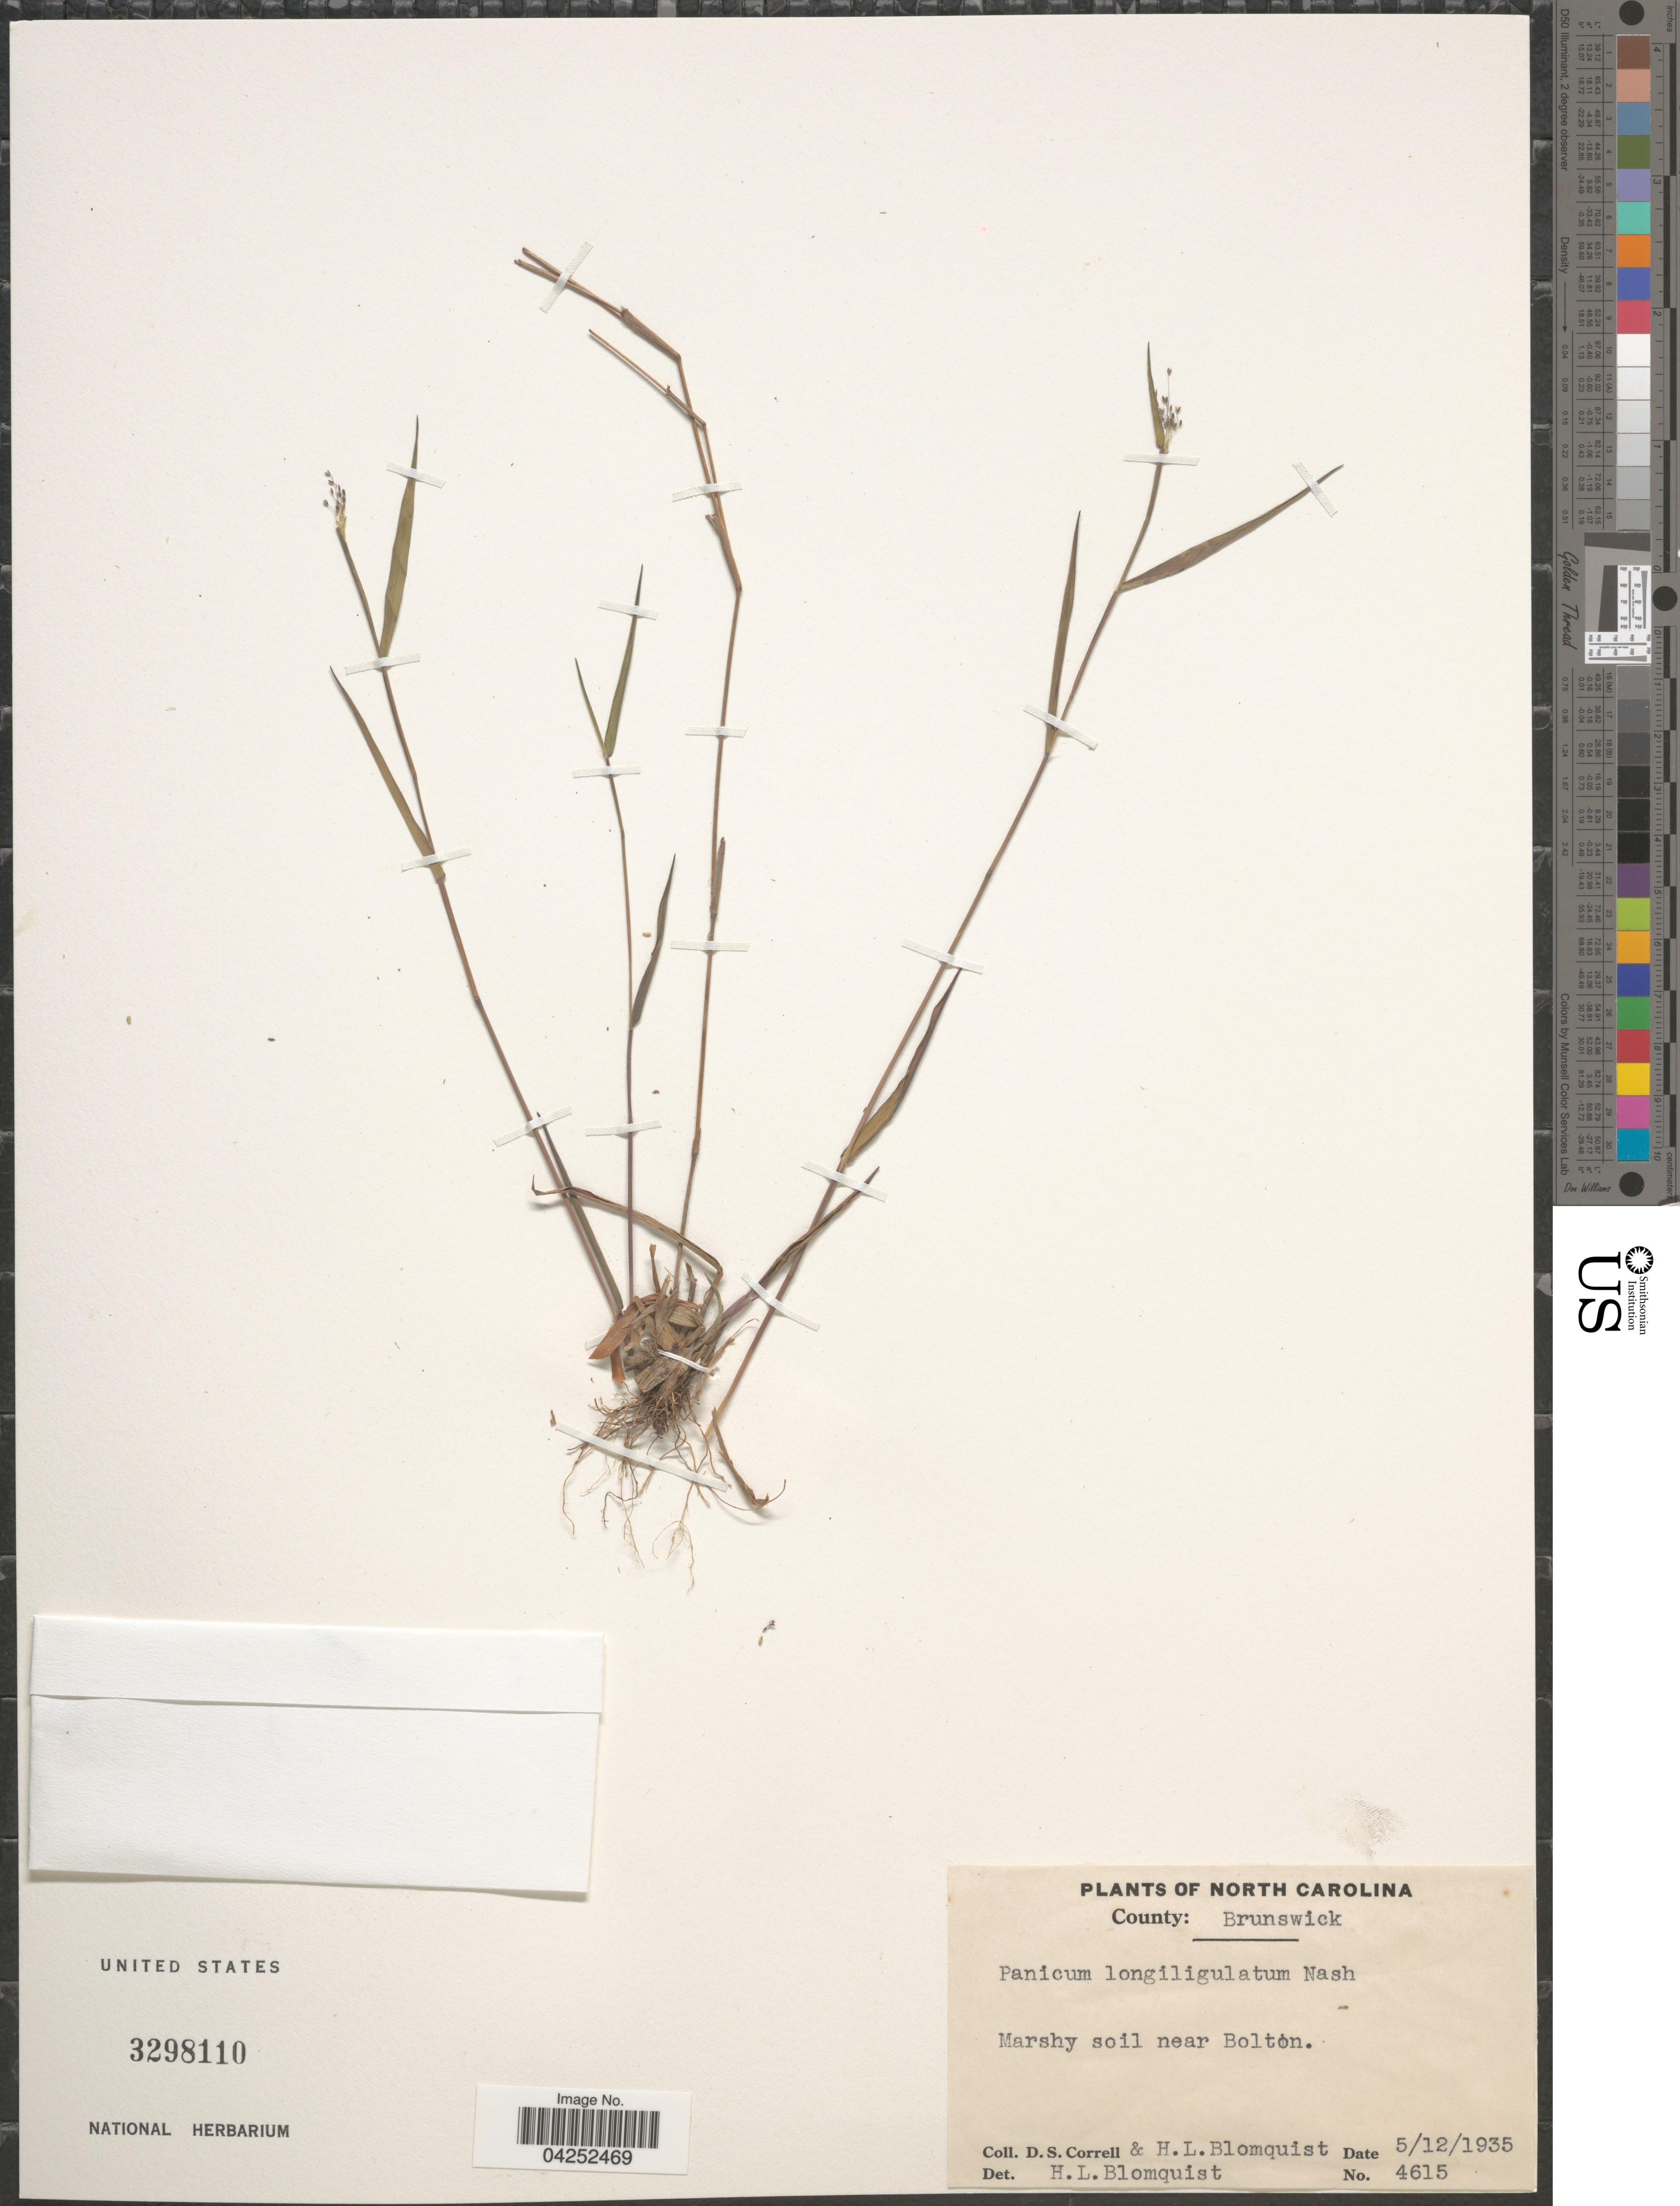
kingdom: Plantae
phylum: Tracheophyta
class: Liliopsida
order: Poales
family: Poaceae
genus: Dichanthelium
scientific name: Dichanthelium bicknellii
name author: (Nash) LeBlond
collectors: D. S. Correll & H. Blomquist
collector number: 4615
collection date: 1935-05-12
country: United States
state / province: North Carolina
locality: County: Brunswick. Marshy soil near Bolton.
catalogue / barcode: US 3298110